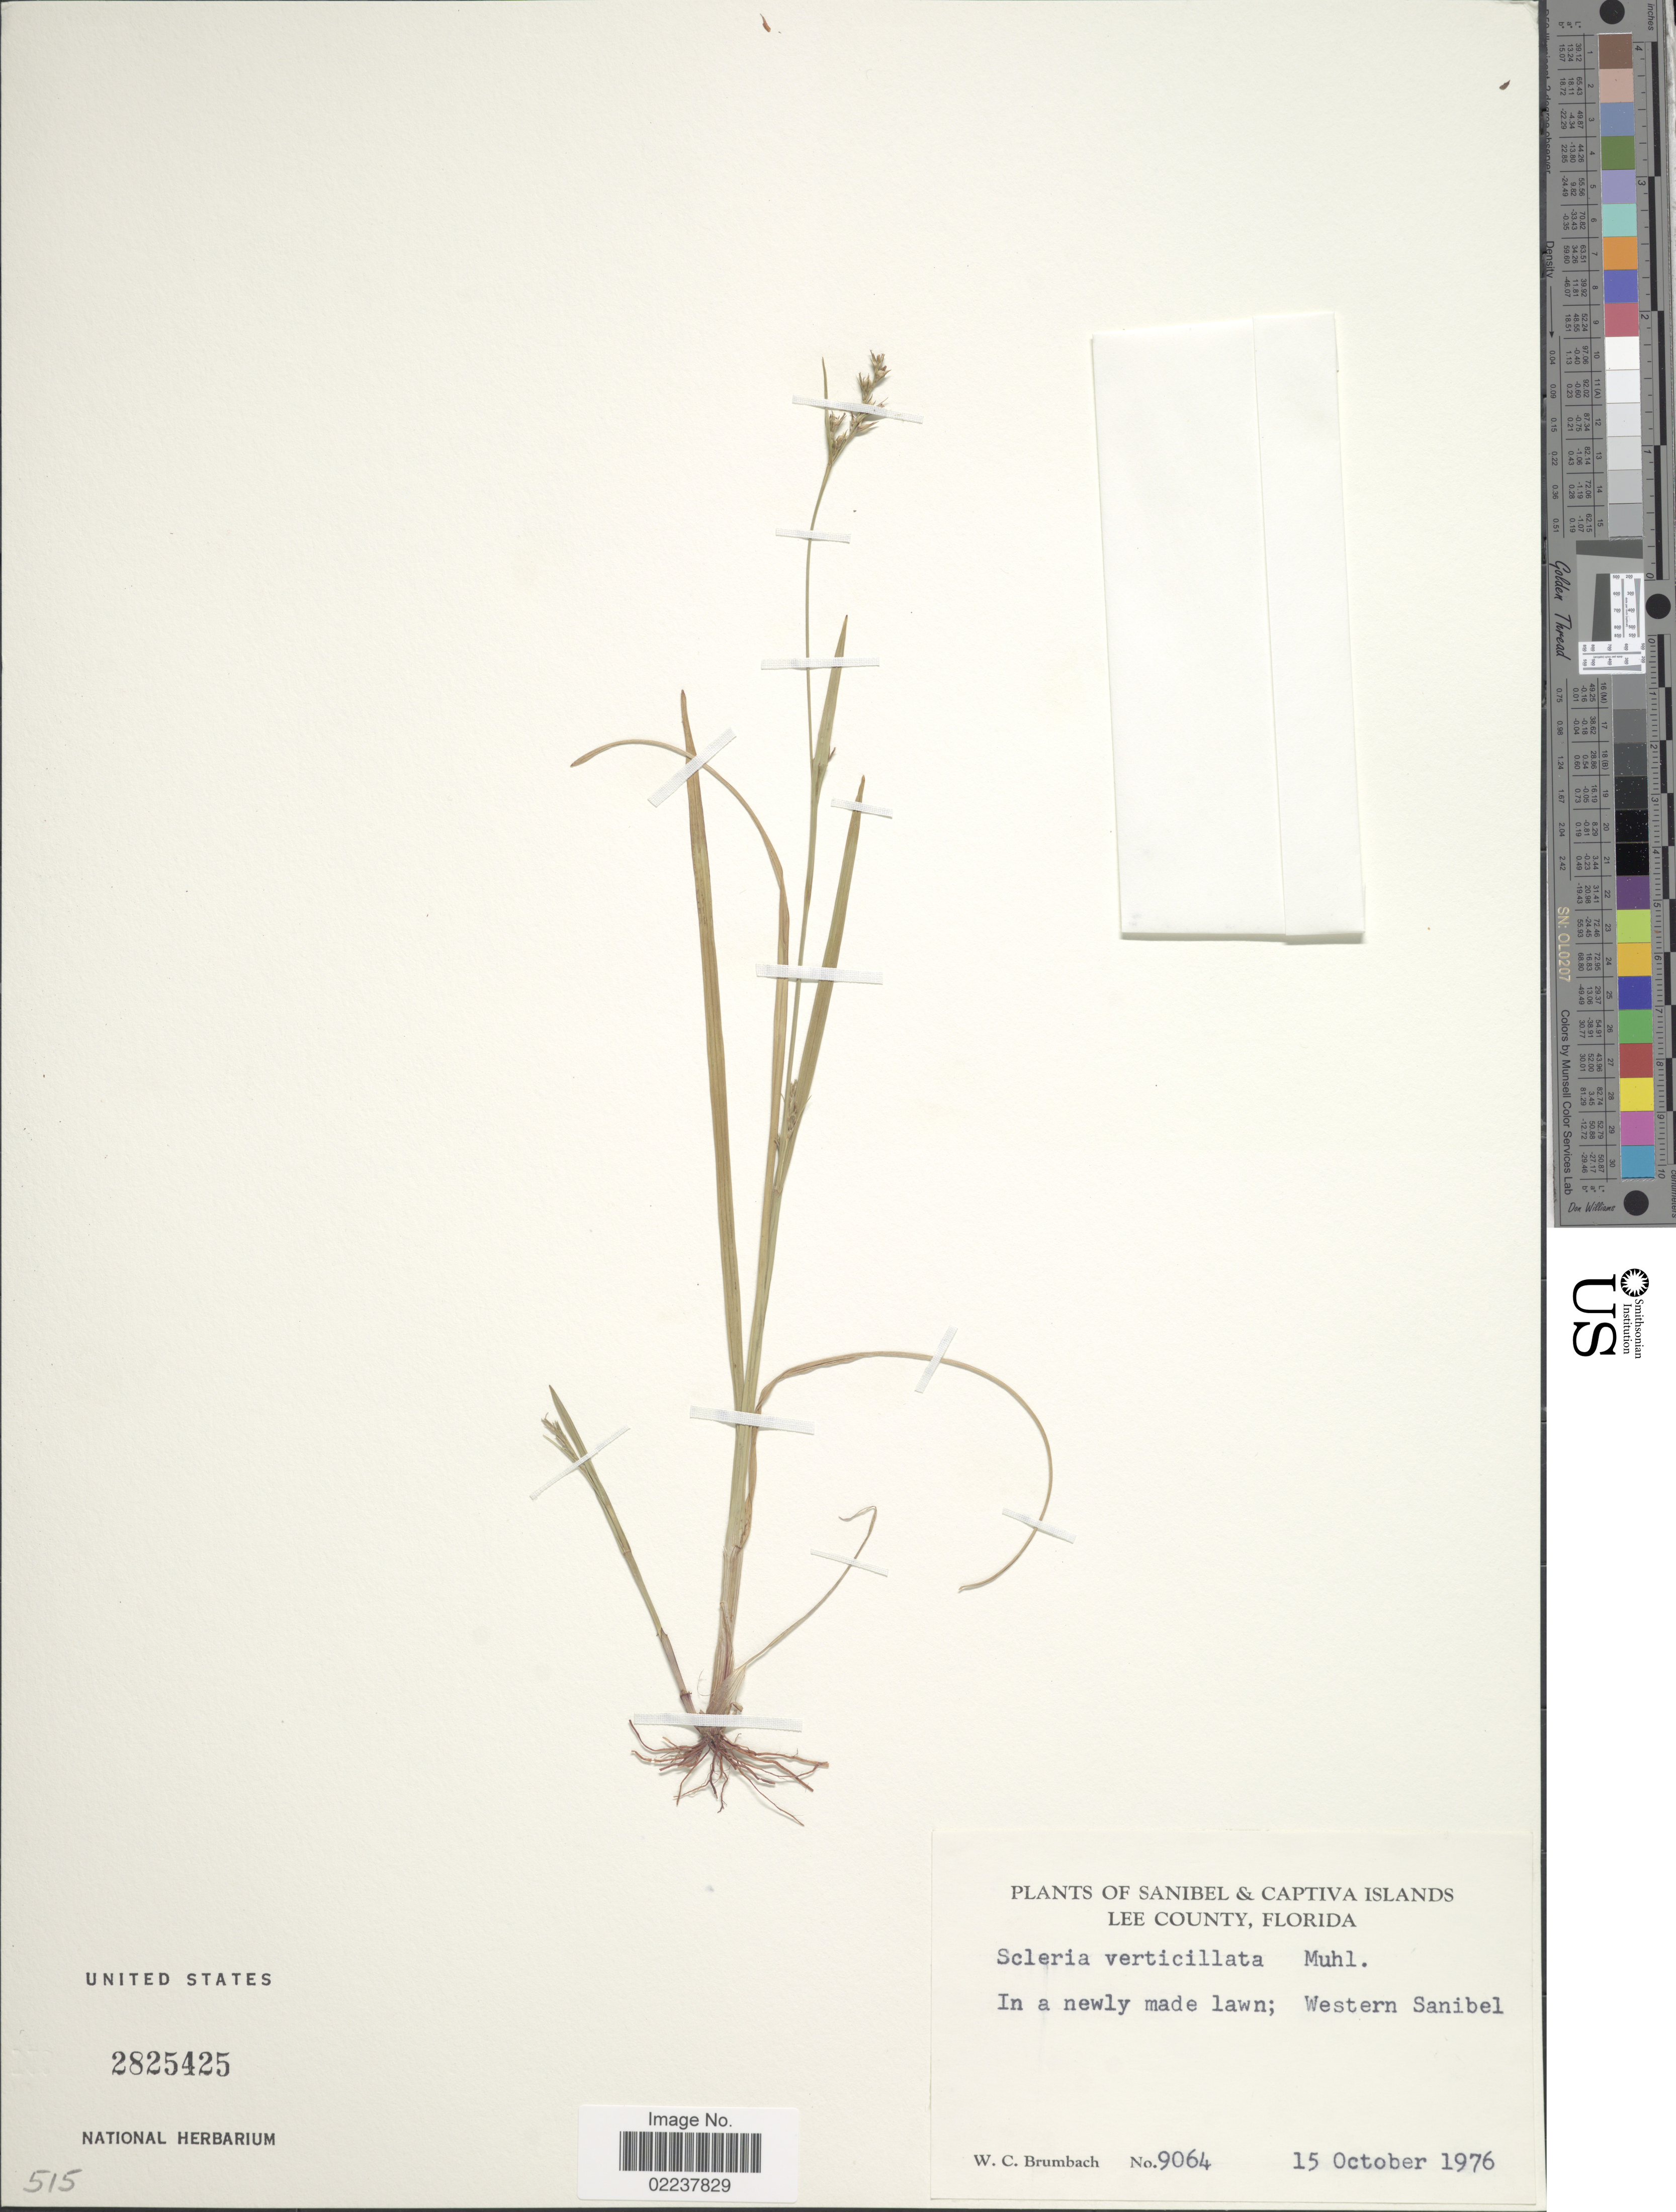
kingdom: Plantae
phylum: Tracheophyta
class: Liliopsida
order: Poales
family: Cyperaceae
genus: Scleria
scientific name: Scleria verticillata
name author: Muhl. ex Willd.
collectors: W. C. Brumbach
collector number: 9064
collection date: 1976-10-15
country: United States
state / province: Florida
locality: Sanibel & Captiva Islands, Lee County, Western Sanibel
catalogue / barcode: US 2825425